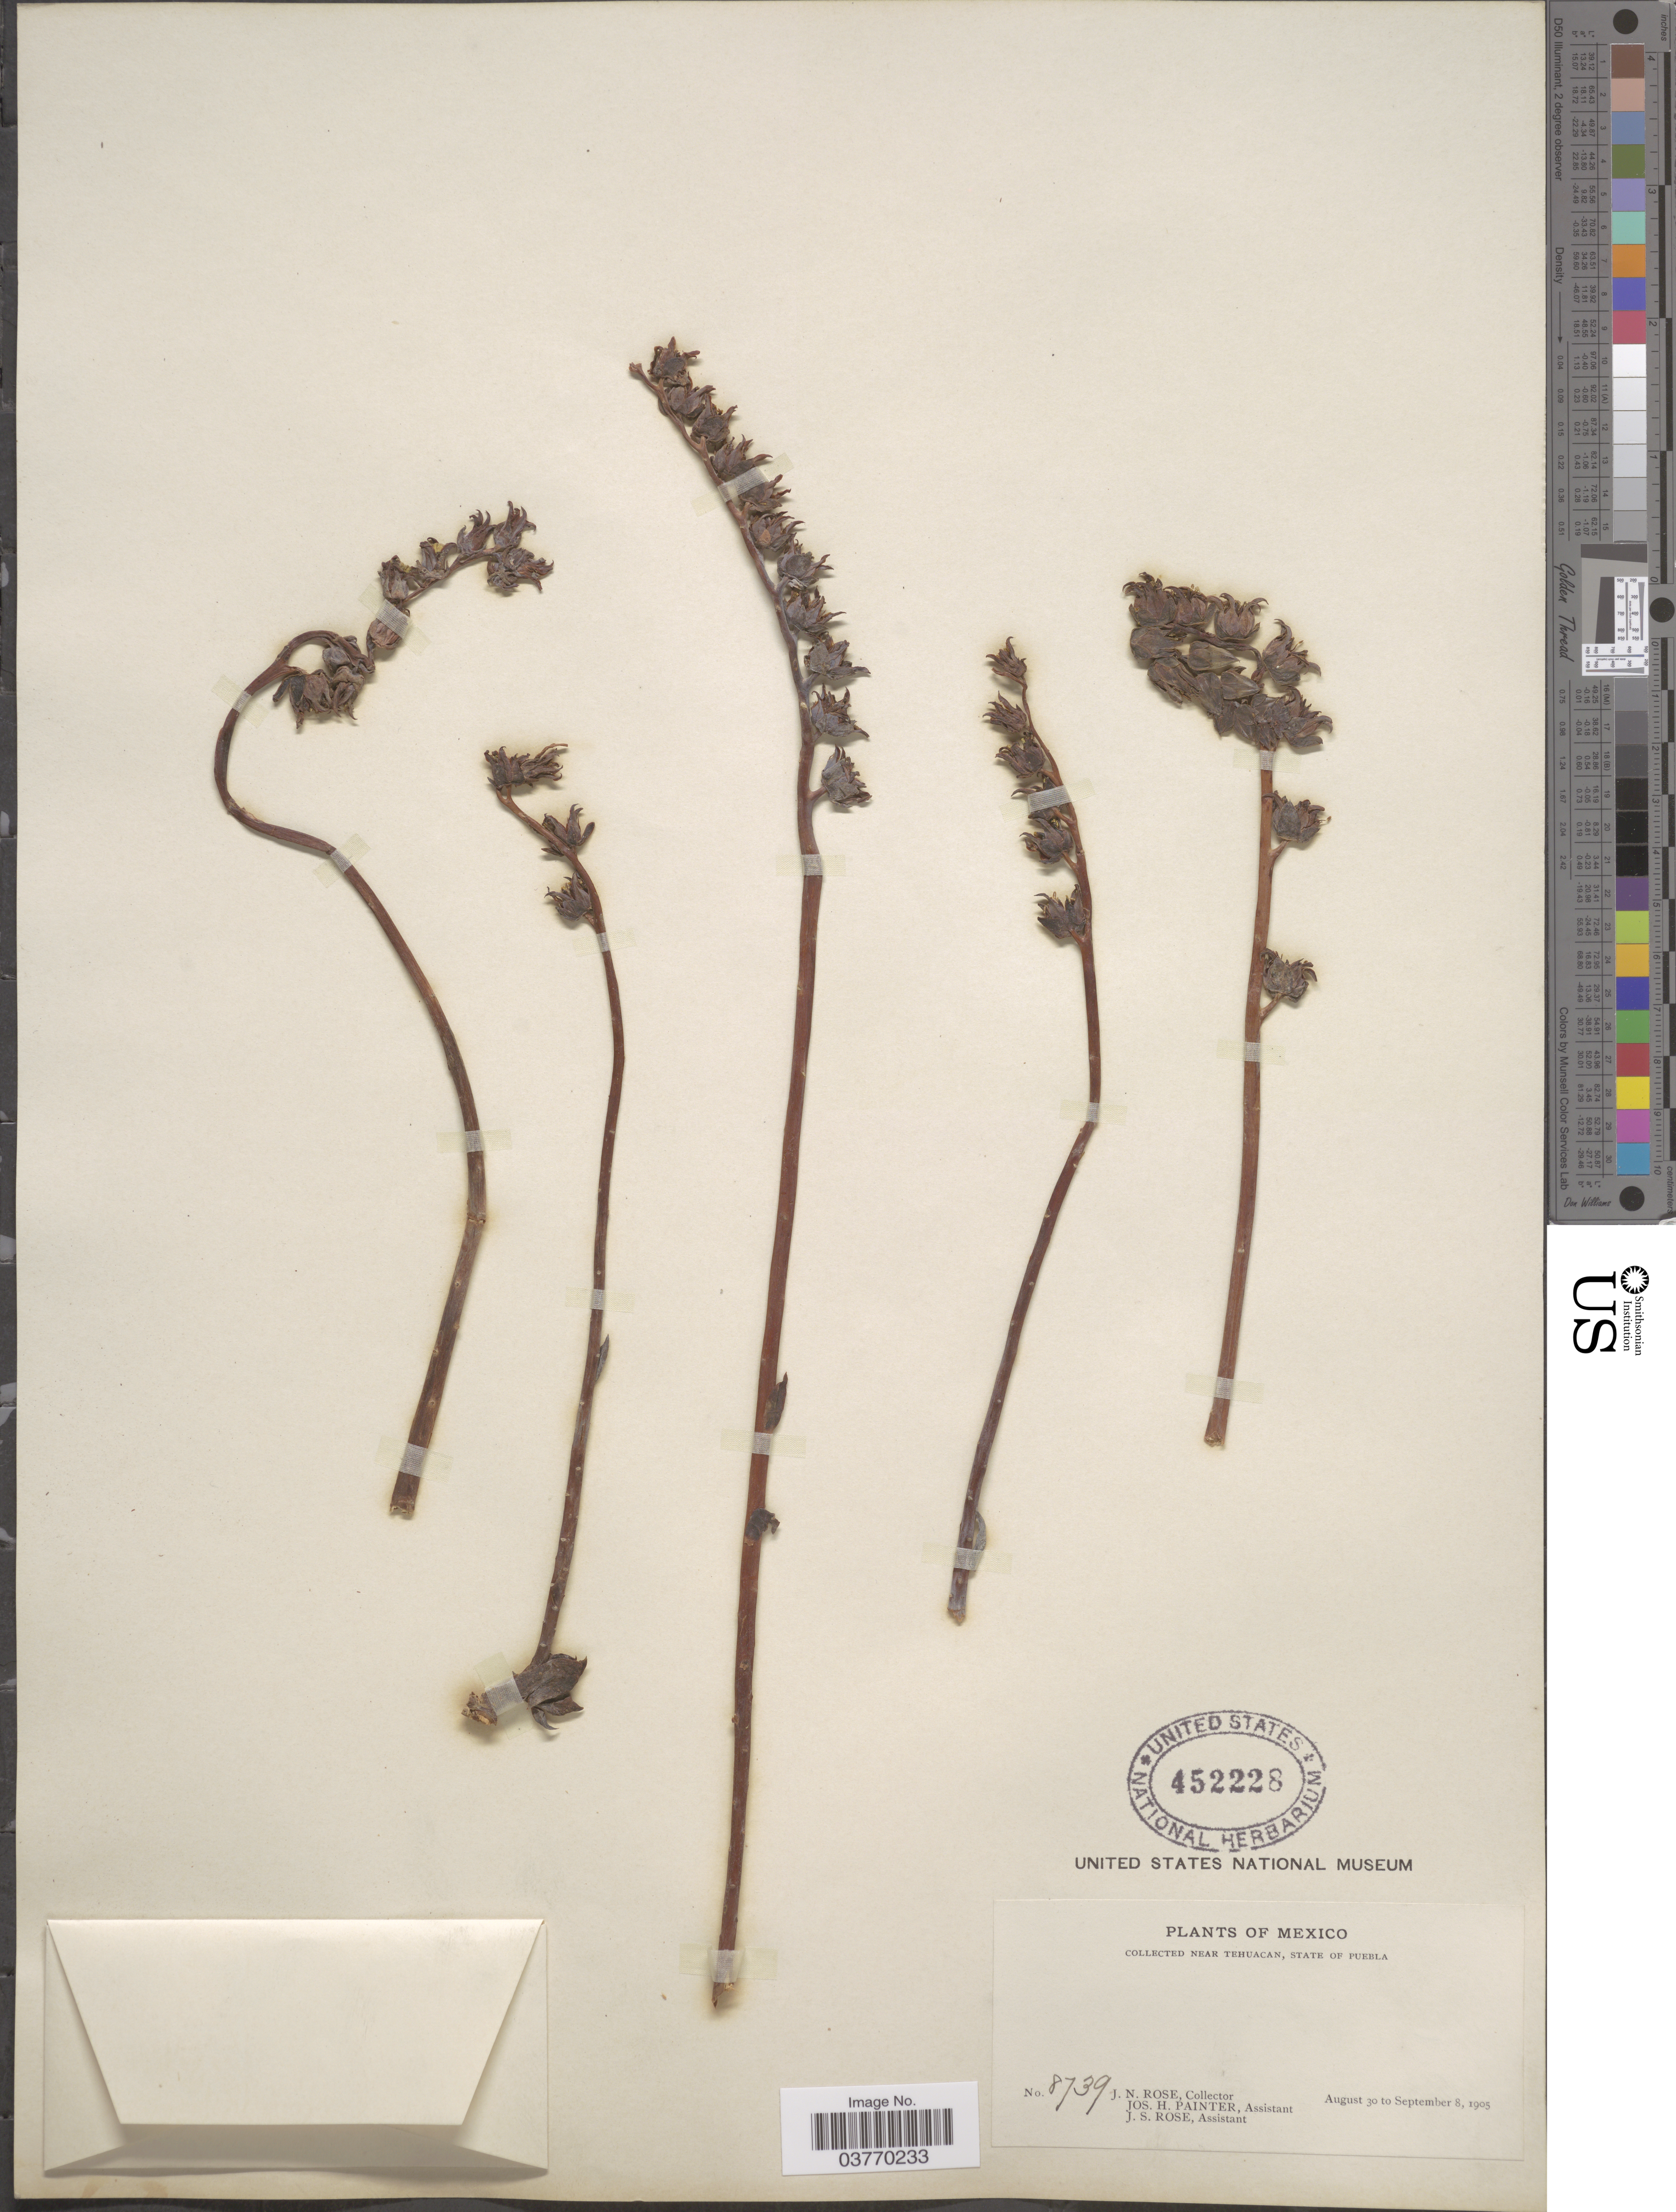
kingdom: Plantae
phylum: Tracheophyta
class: Magnoliopsida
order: Saxifragales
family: Crassulaceae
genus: Echeveria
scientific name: Echeveria heterosepala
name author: Rose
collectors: J. N. Rose, J. H. Painter & J. S. Rose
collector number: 8739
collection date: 1905-08-30/1905-09-08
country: Mexico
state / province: Puebla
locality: Near Tehuacan.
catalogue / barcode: US 452228